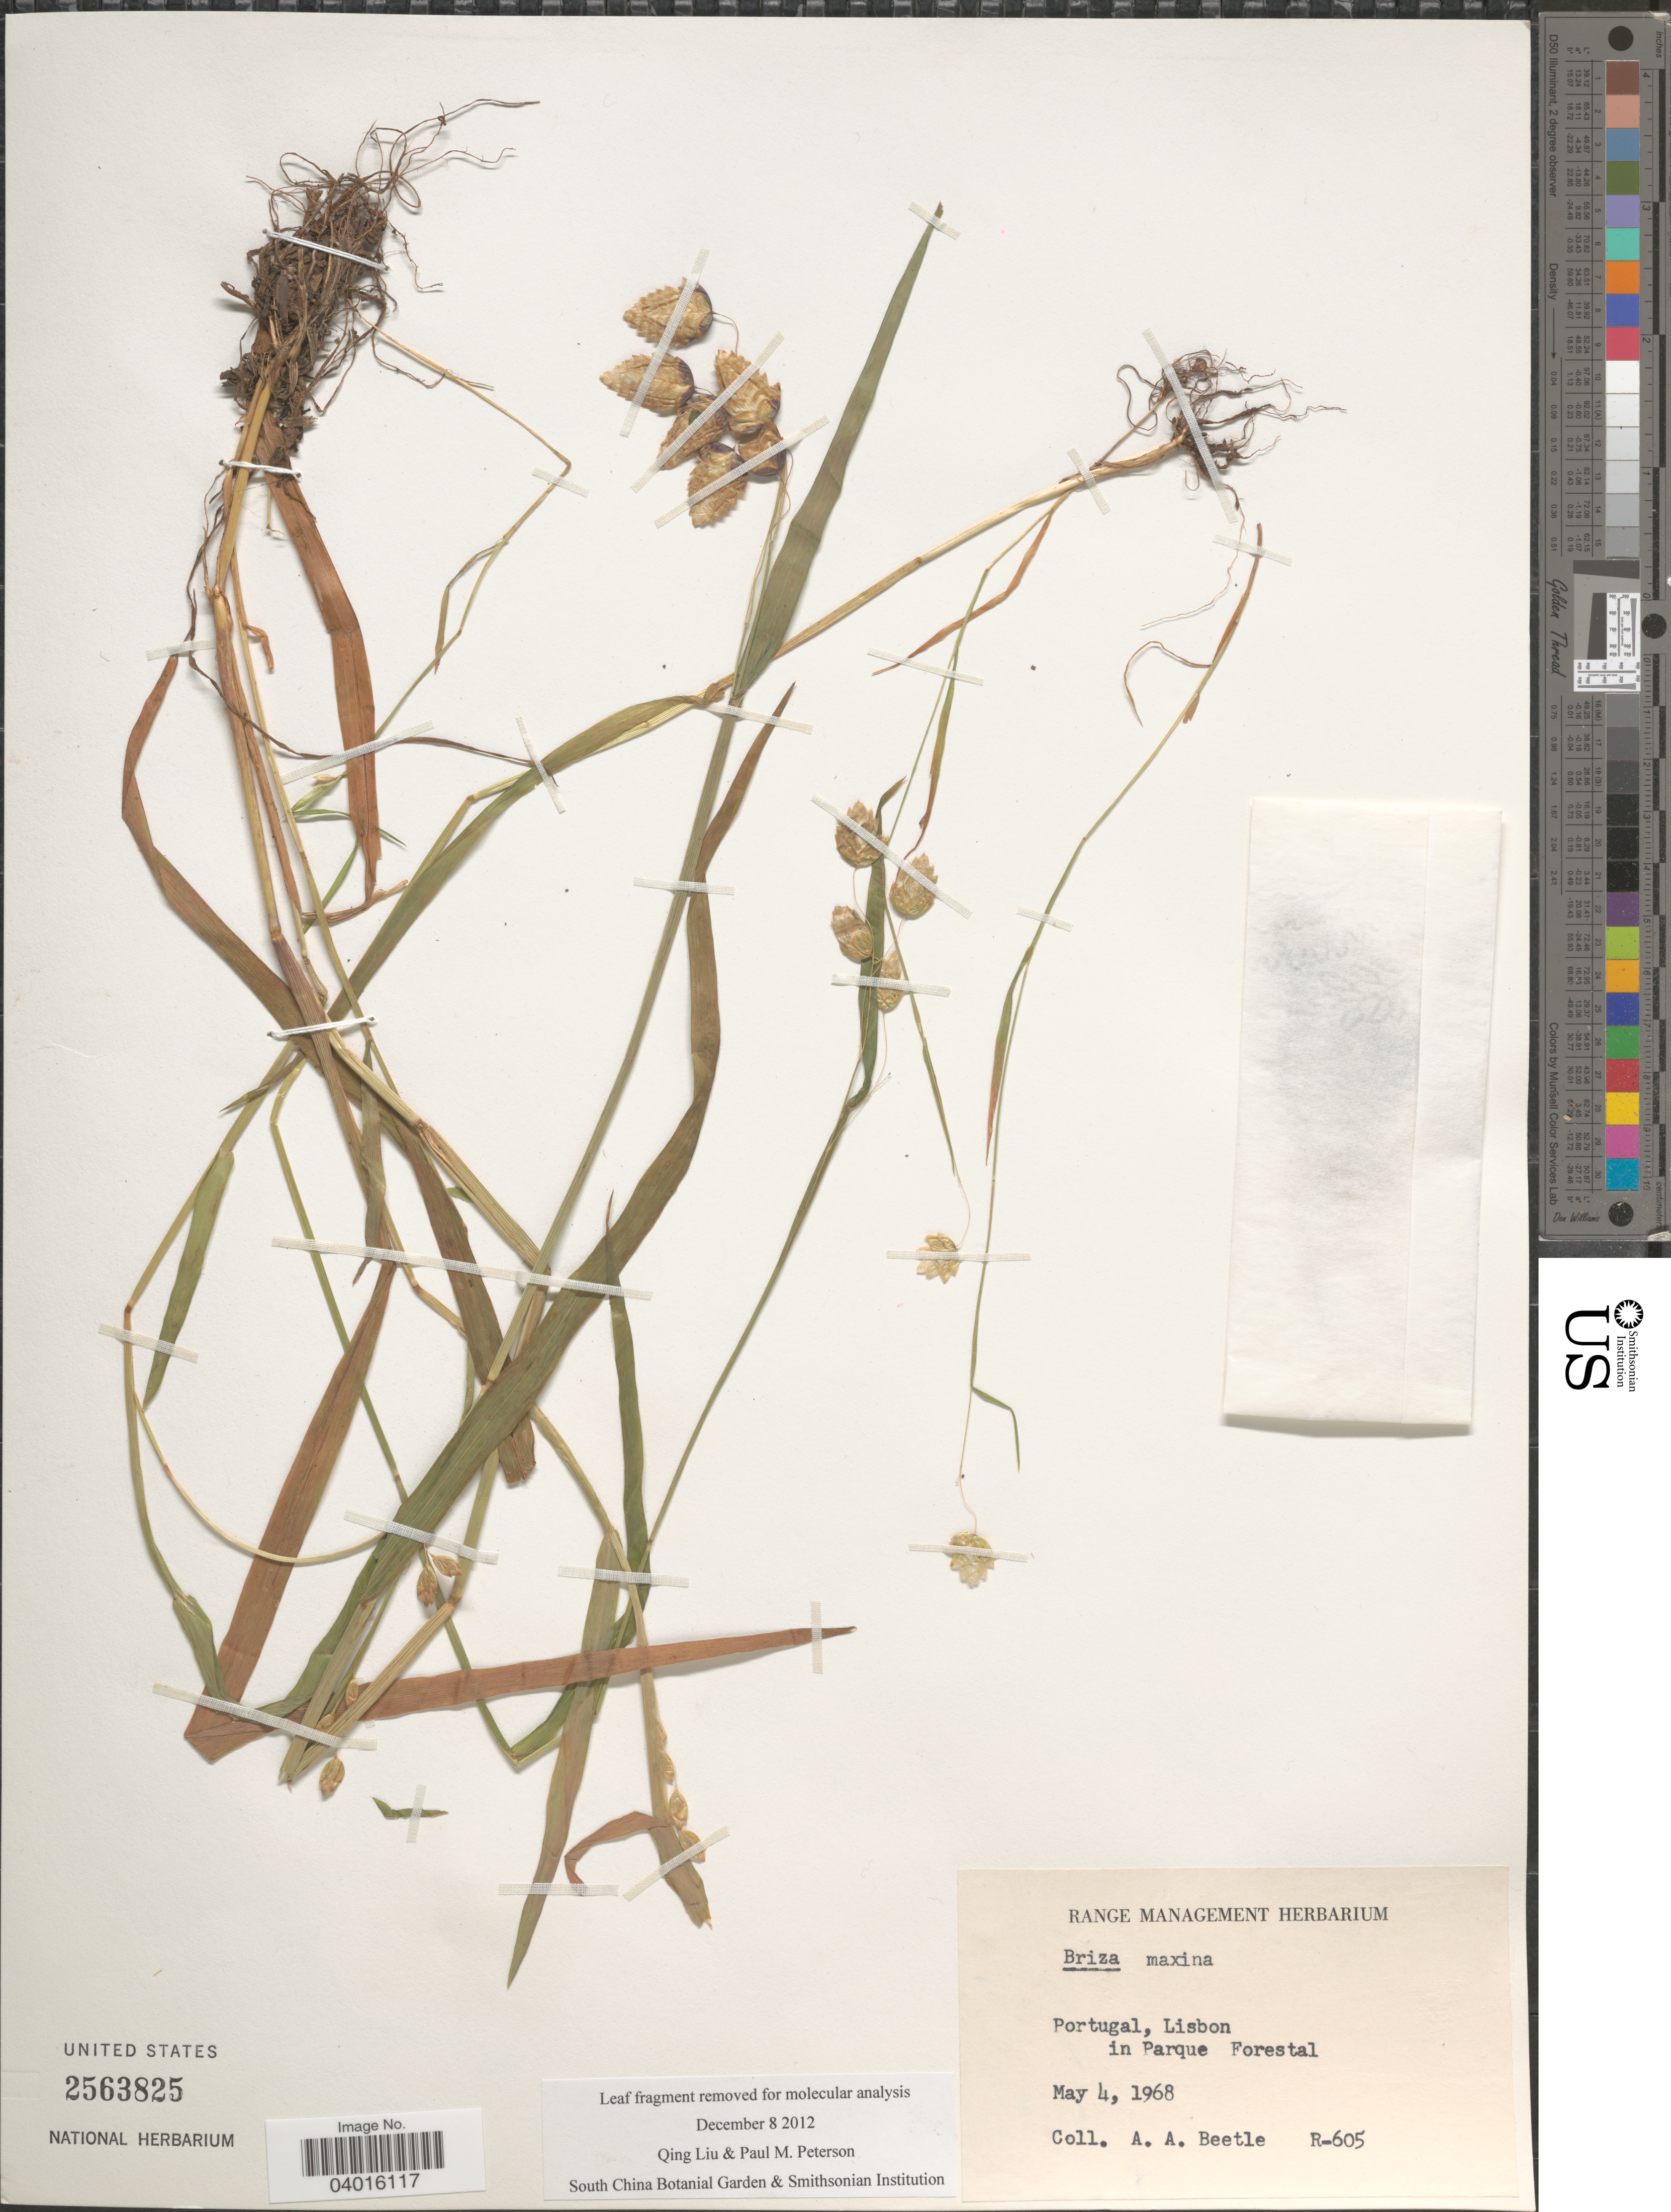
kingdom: Plantae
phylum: Tracheophyta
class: Liliopsida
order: Poales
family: Poaceae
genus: Briza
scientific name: Briza maxima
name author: L.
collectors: A. A. Beetle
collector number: R-605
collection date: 1968-05-04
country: Portugal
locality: Lisbon in Parque Forestal.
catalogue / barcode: US 2563825